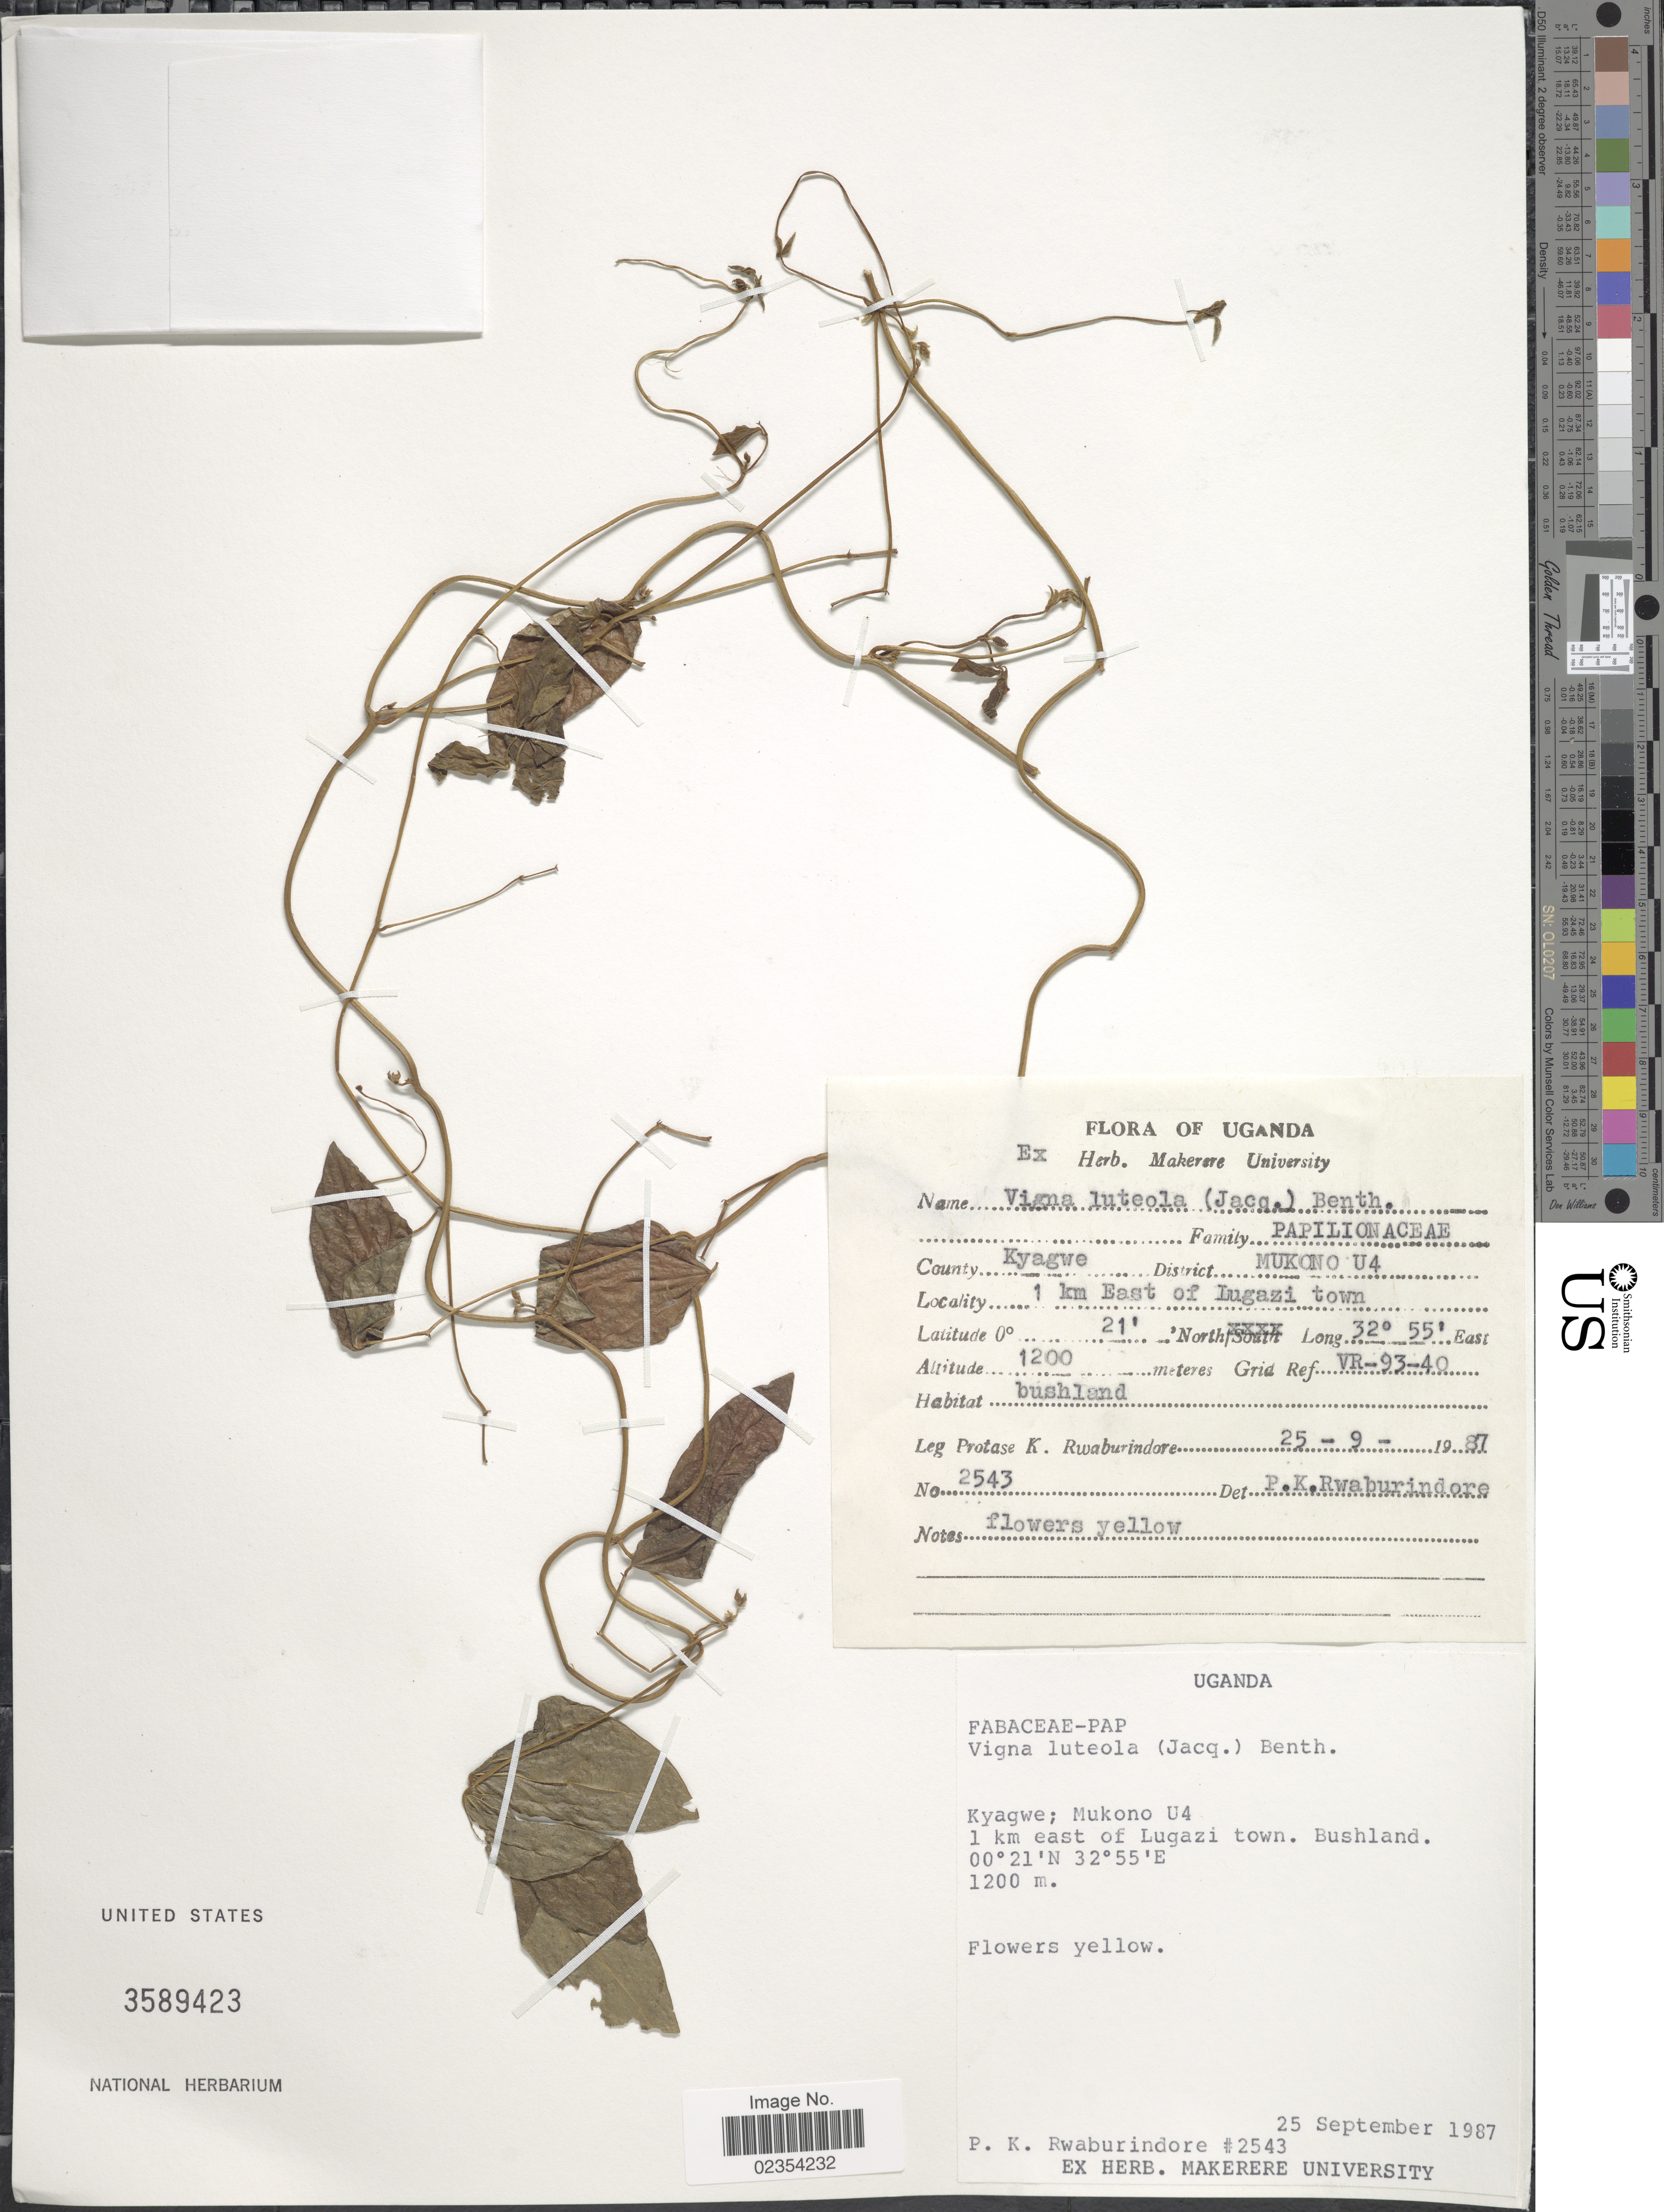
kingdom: Plantae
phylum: Tracheophyta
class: Magnoliopsida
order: Fabales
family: Fabaceae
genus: Vigna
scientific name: Vigna luteola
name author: (Jacq.) Benth.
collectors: P. Rwaburindore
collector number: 2543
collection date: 1987-09-25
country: Uganda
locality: County Kyagwe, District Mukono U4, 1 km East of Lugazi town, Grid Ref VR-93-40.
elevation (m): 1200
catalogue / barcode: US 3589423